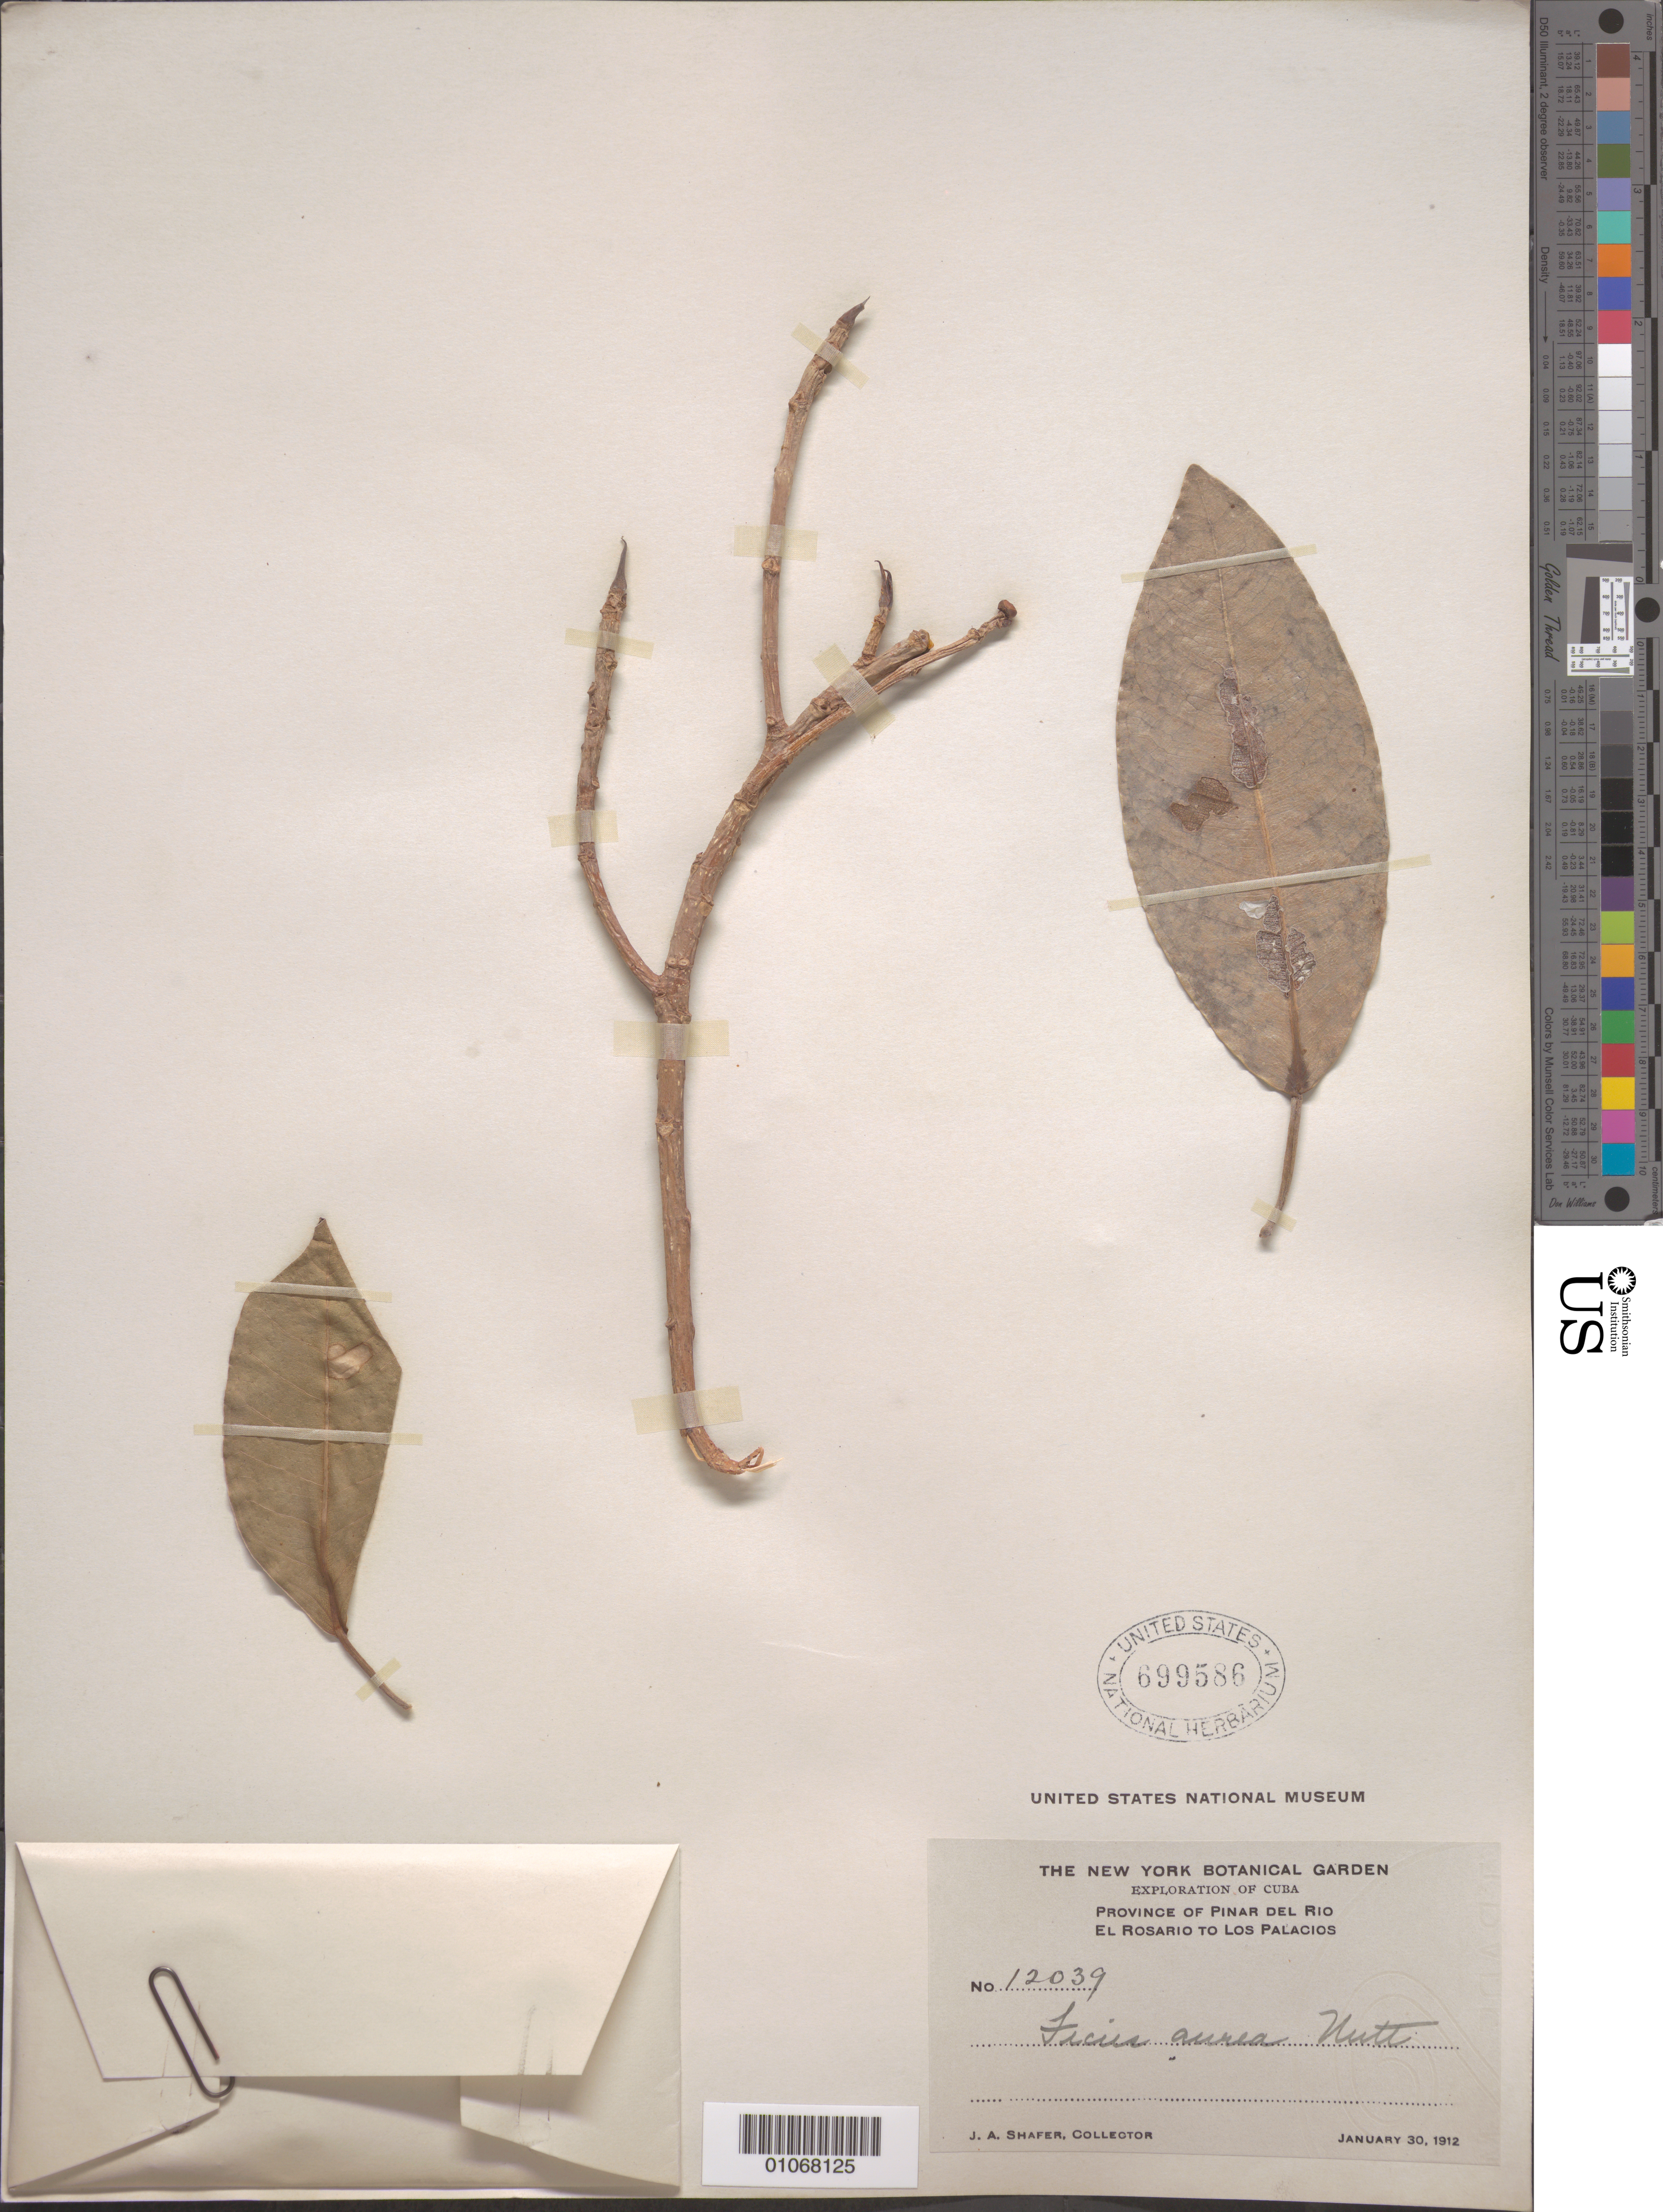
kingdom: Plantae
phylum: Tracheophyta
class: Magnoliopsida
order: Rosales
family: Moraceae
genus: Ficus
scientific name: Ficus aurea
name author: Nutt.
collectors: J. A. Shafer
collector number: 12039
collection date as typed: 30 Jan 1912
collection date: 1912-01-30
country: Cuba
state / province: Pinar del Rio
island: Cuba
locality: El Rosario to los palacios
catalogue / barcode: US 699586